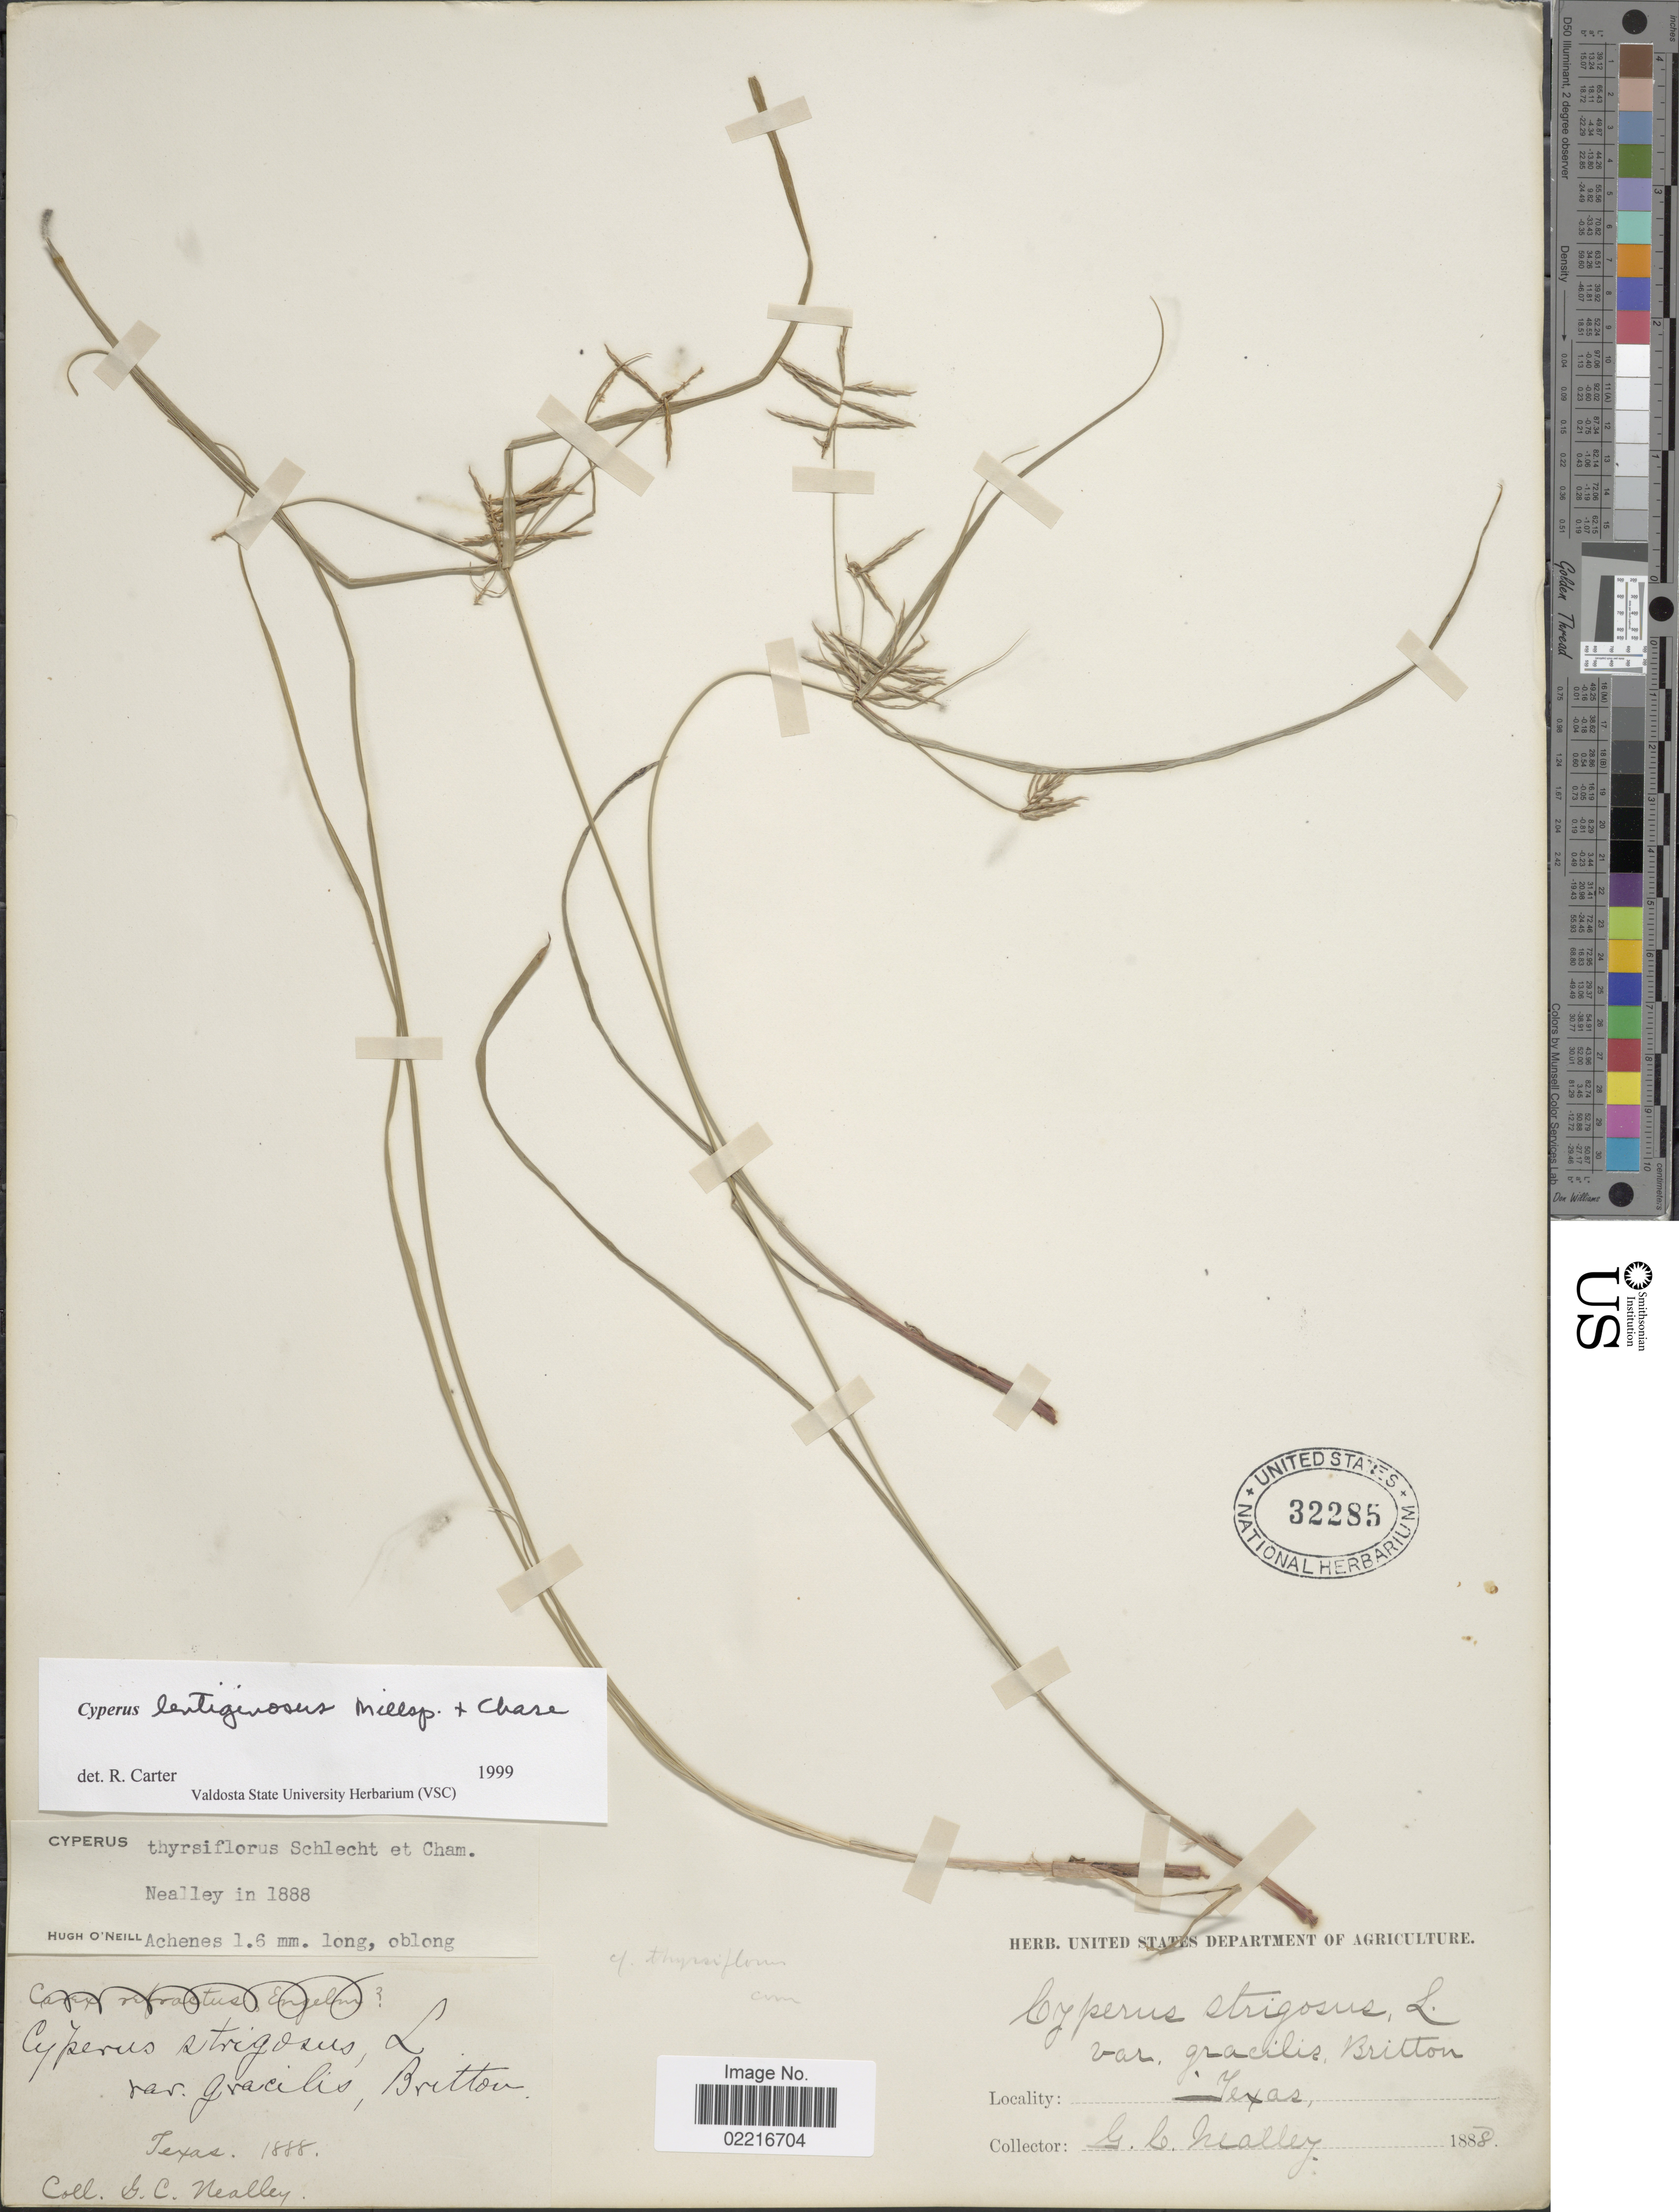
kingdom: Plantae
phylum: Tracheophyta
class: Liliopsida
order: Poales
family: Cyperaceae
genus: Cyperus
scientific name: Cyperus lentiginosus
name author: Millsp. & Chase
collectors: G. C. Nealley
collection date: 1888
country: United States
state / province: Texas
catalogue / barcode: US 32285